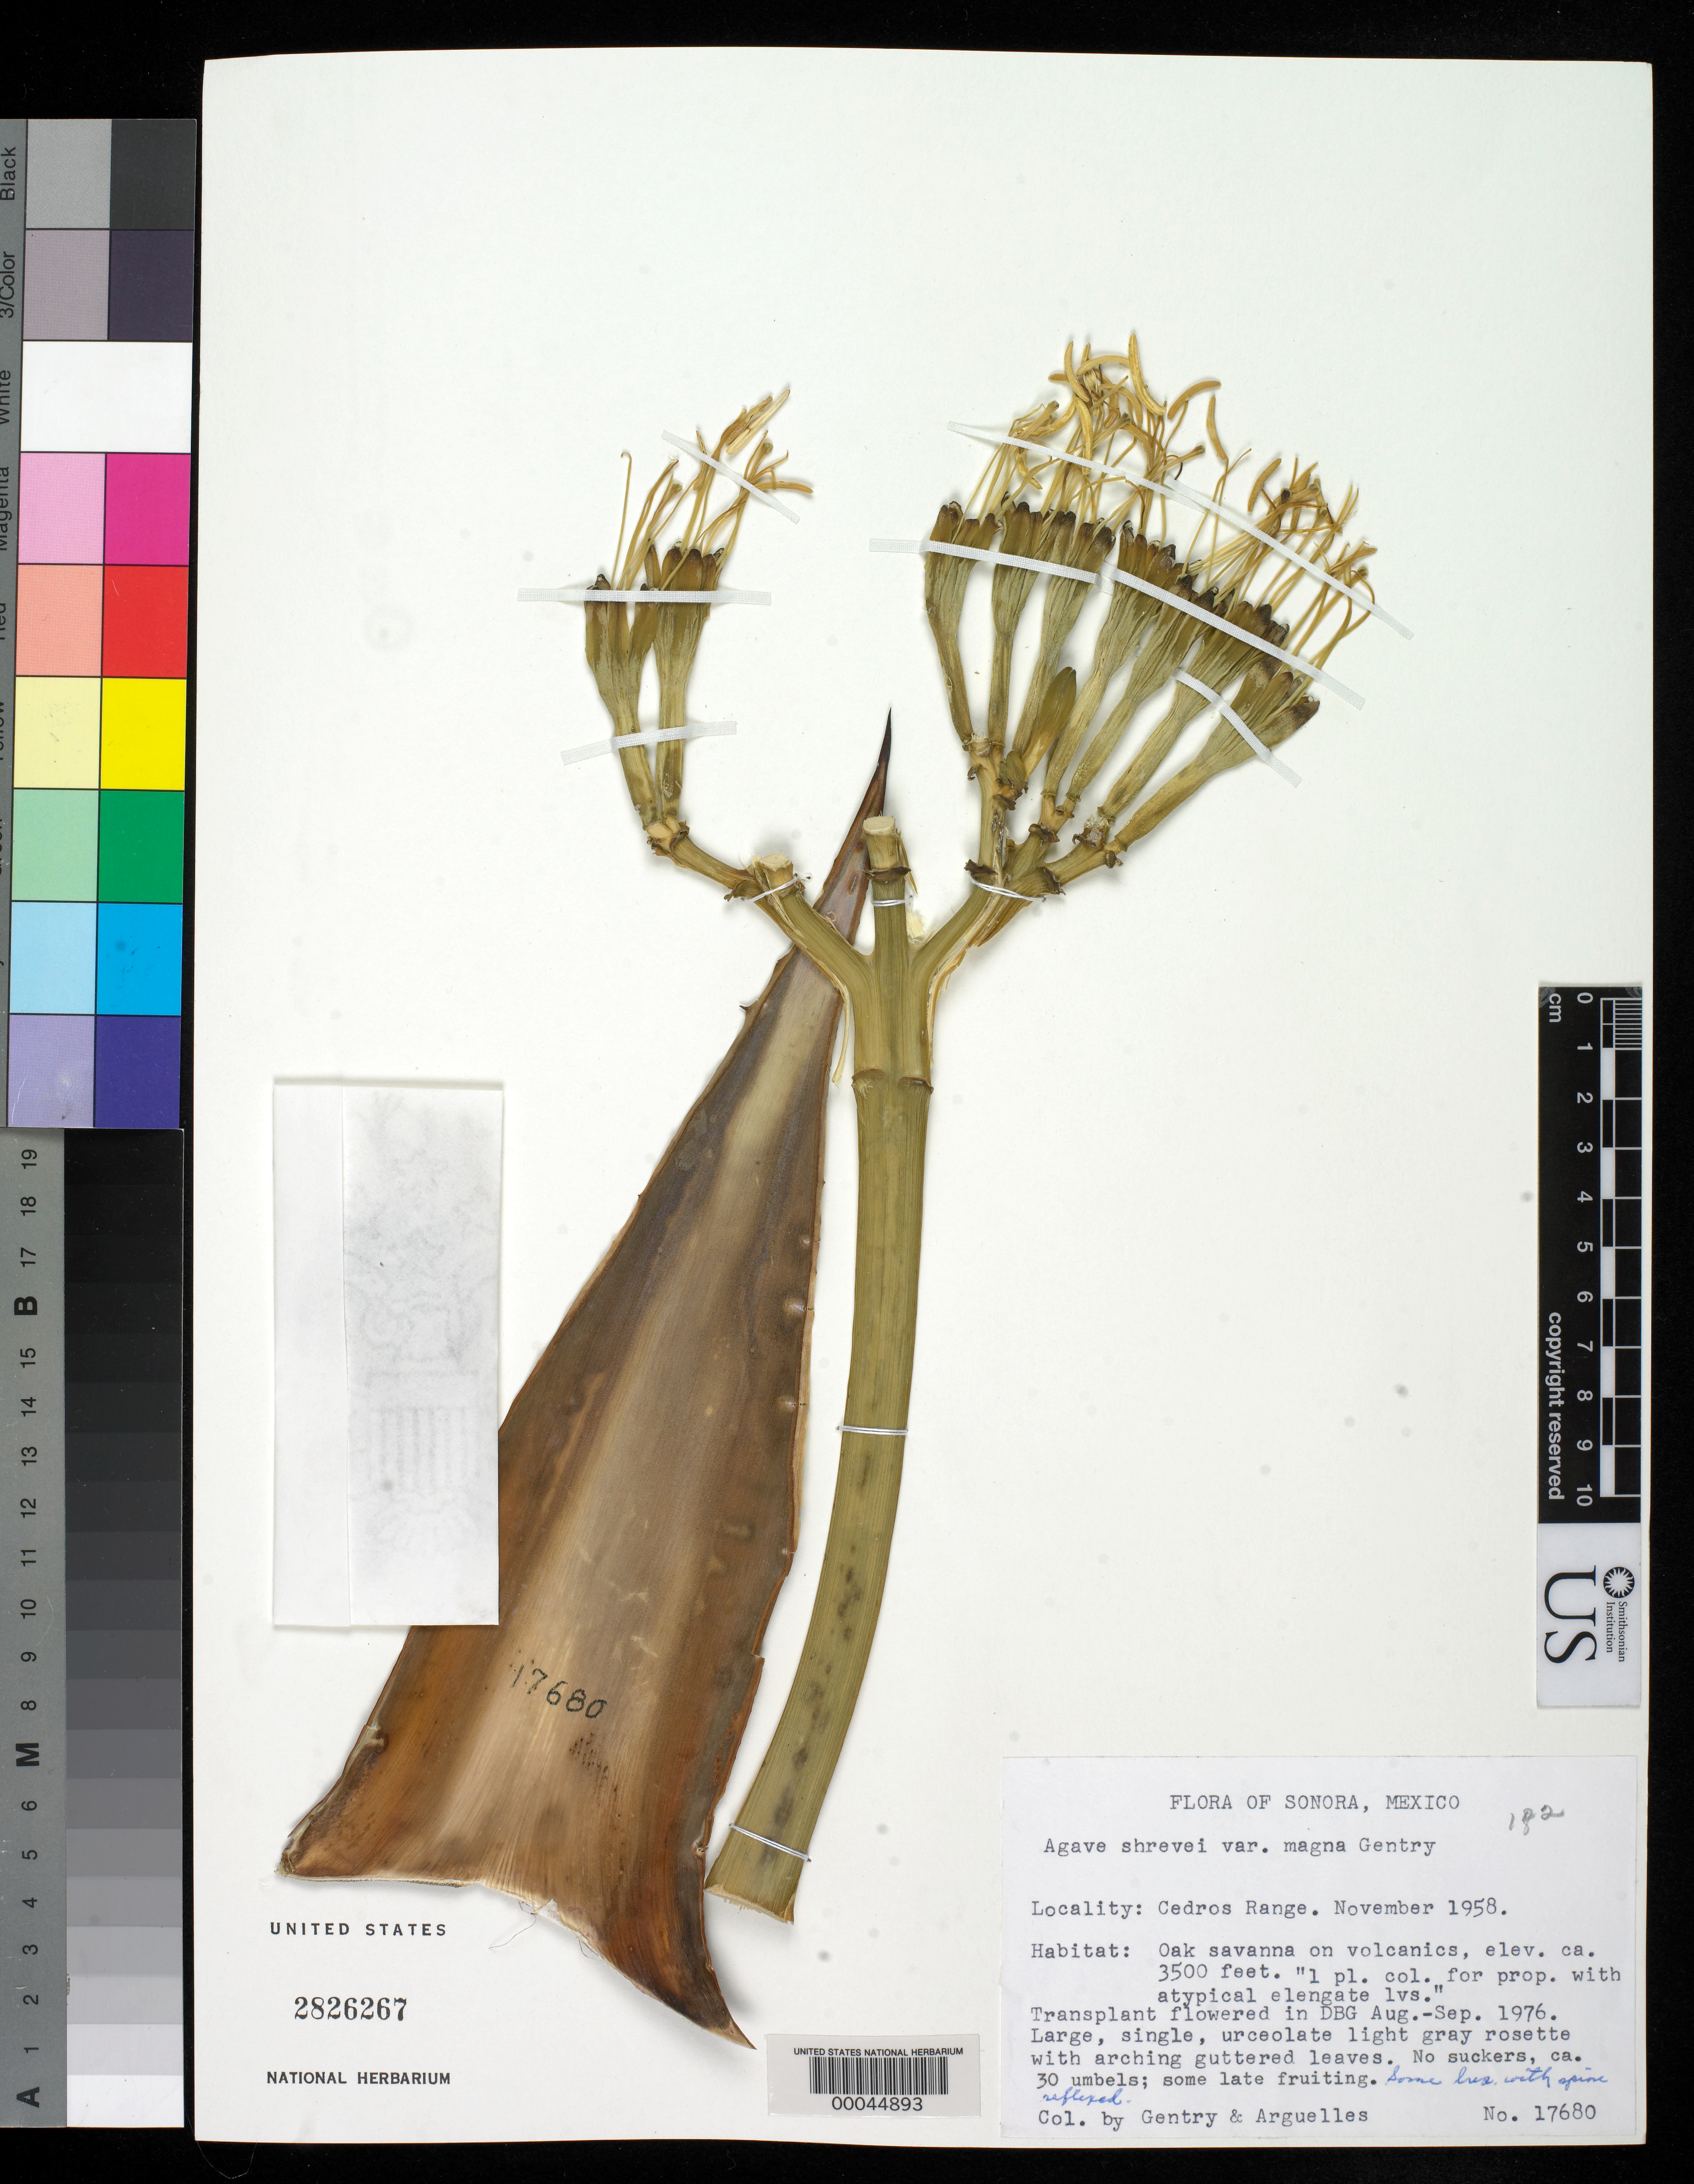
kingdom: Plantae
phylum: Tracheophyta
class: Liliopsida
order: Asparagales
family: Asparagaceae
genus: Agave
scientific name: Agave shrevei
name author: Gentry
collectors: H. S. Gentry & J. Arguelles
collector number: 17680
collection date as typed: Nov 1958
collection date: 1958-11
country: Mexico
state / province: Sonora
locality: Cedros range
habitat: Oak savanna on volcanics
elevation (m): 1067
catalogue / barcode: US 2826267